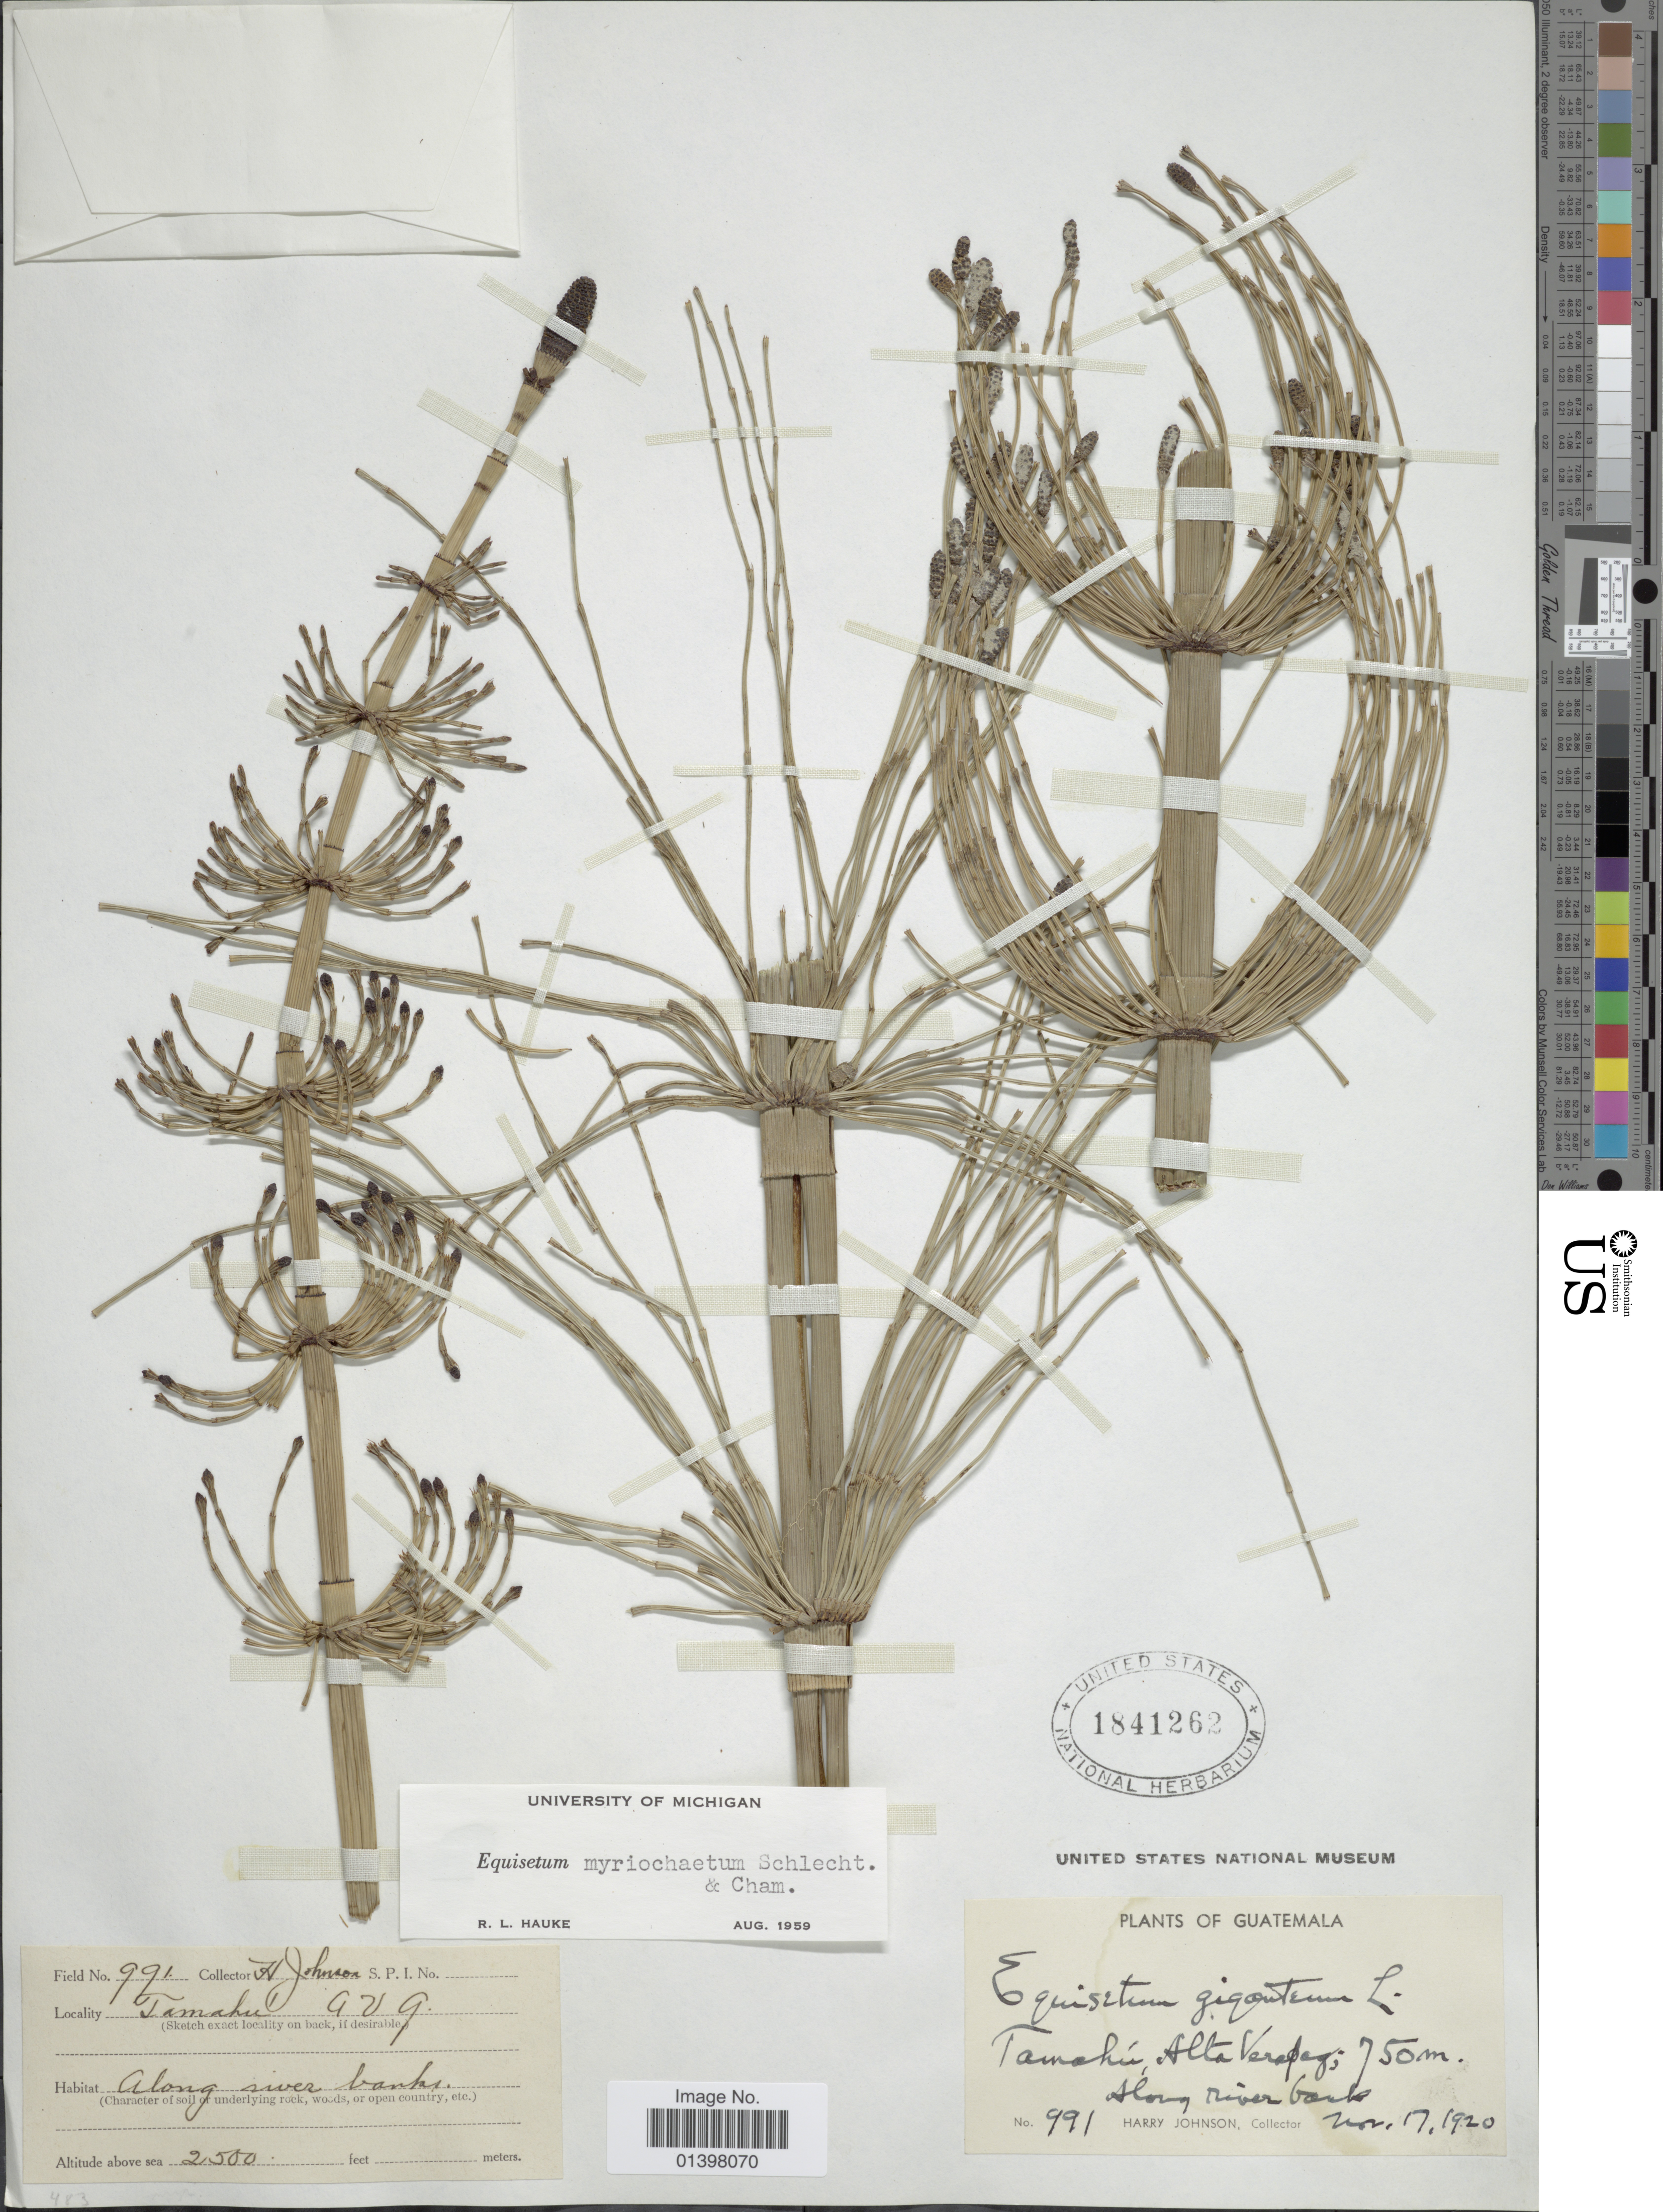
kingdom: Plantae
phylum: Tracheophyta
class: Polypodiopsida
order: Equisetales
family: Equisetaceae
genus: Equisetum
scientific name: Equisetum myriochaetum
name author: Schltdl. & Cham.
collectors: H. Johnson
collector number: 991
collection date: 1920-11-17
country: Guatemala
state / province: Alta Verapaz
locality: Tamahú, along river bank.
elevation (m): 750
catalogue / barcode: US 1841262